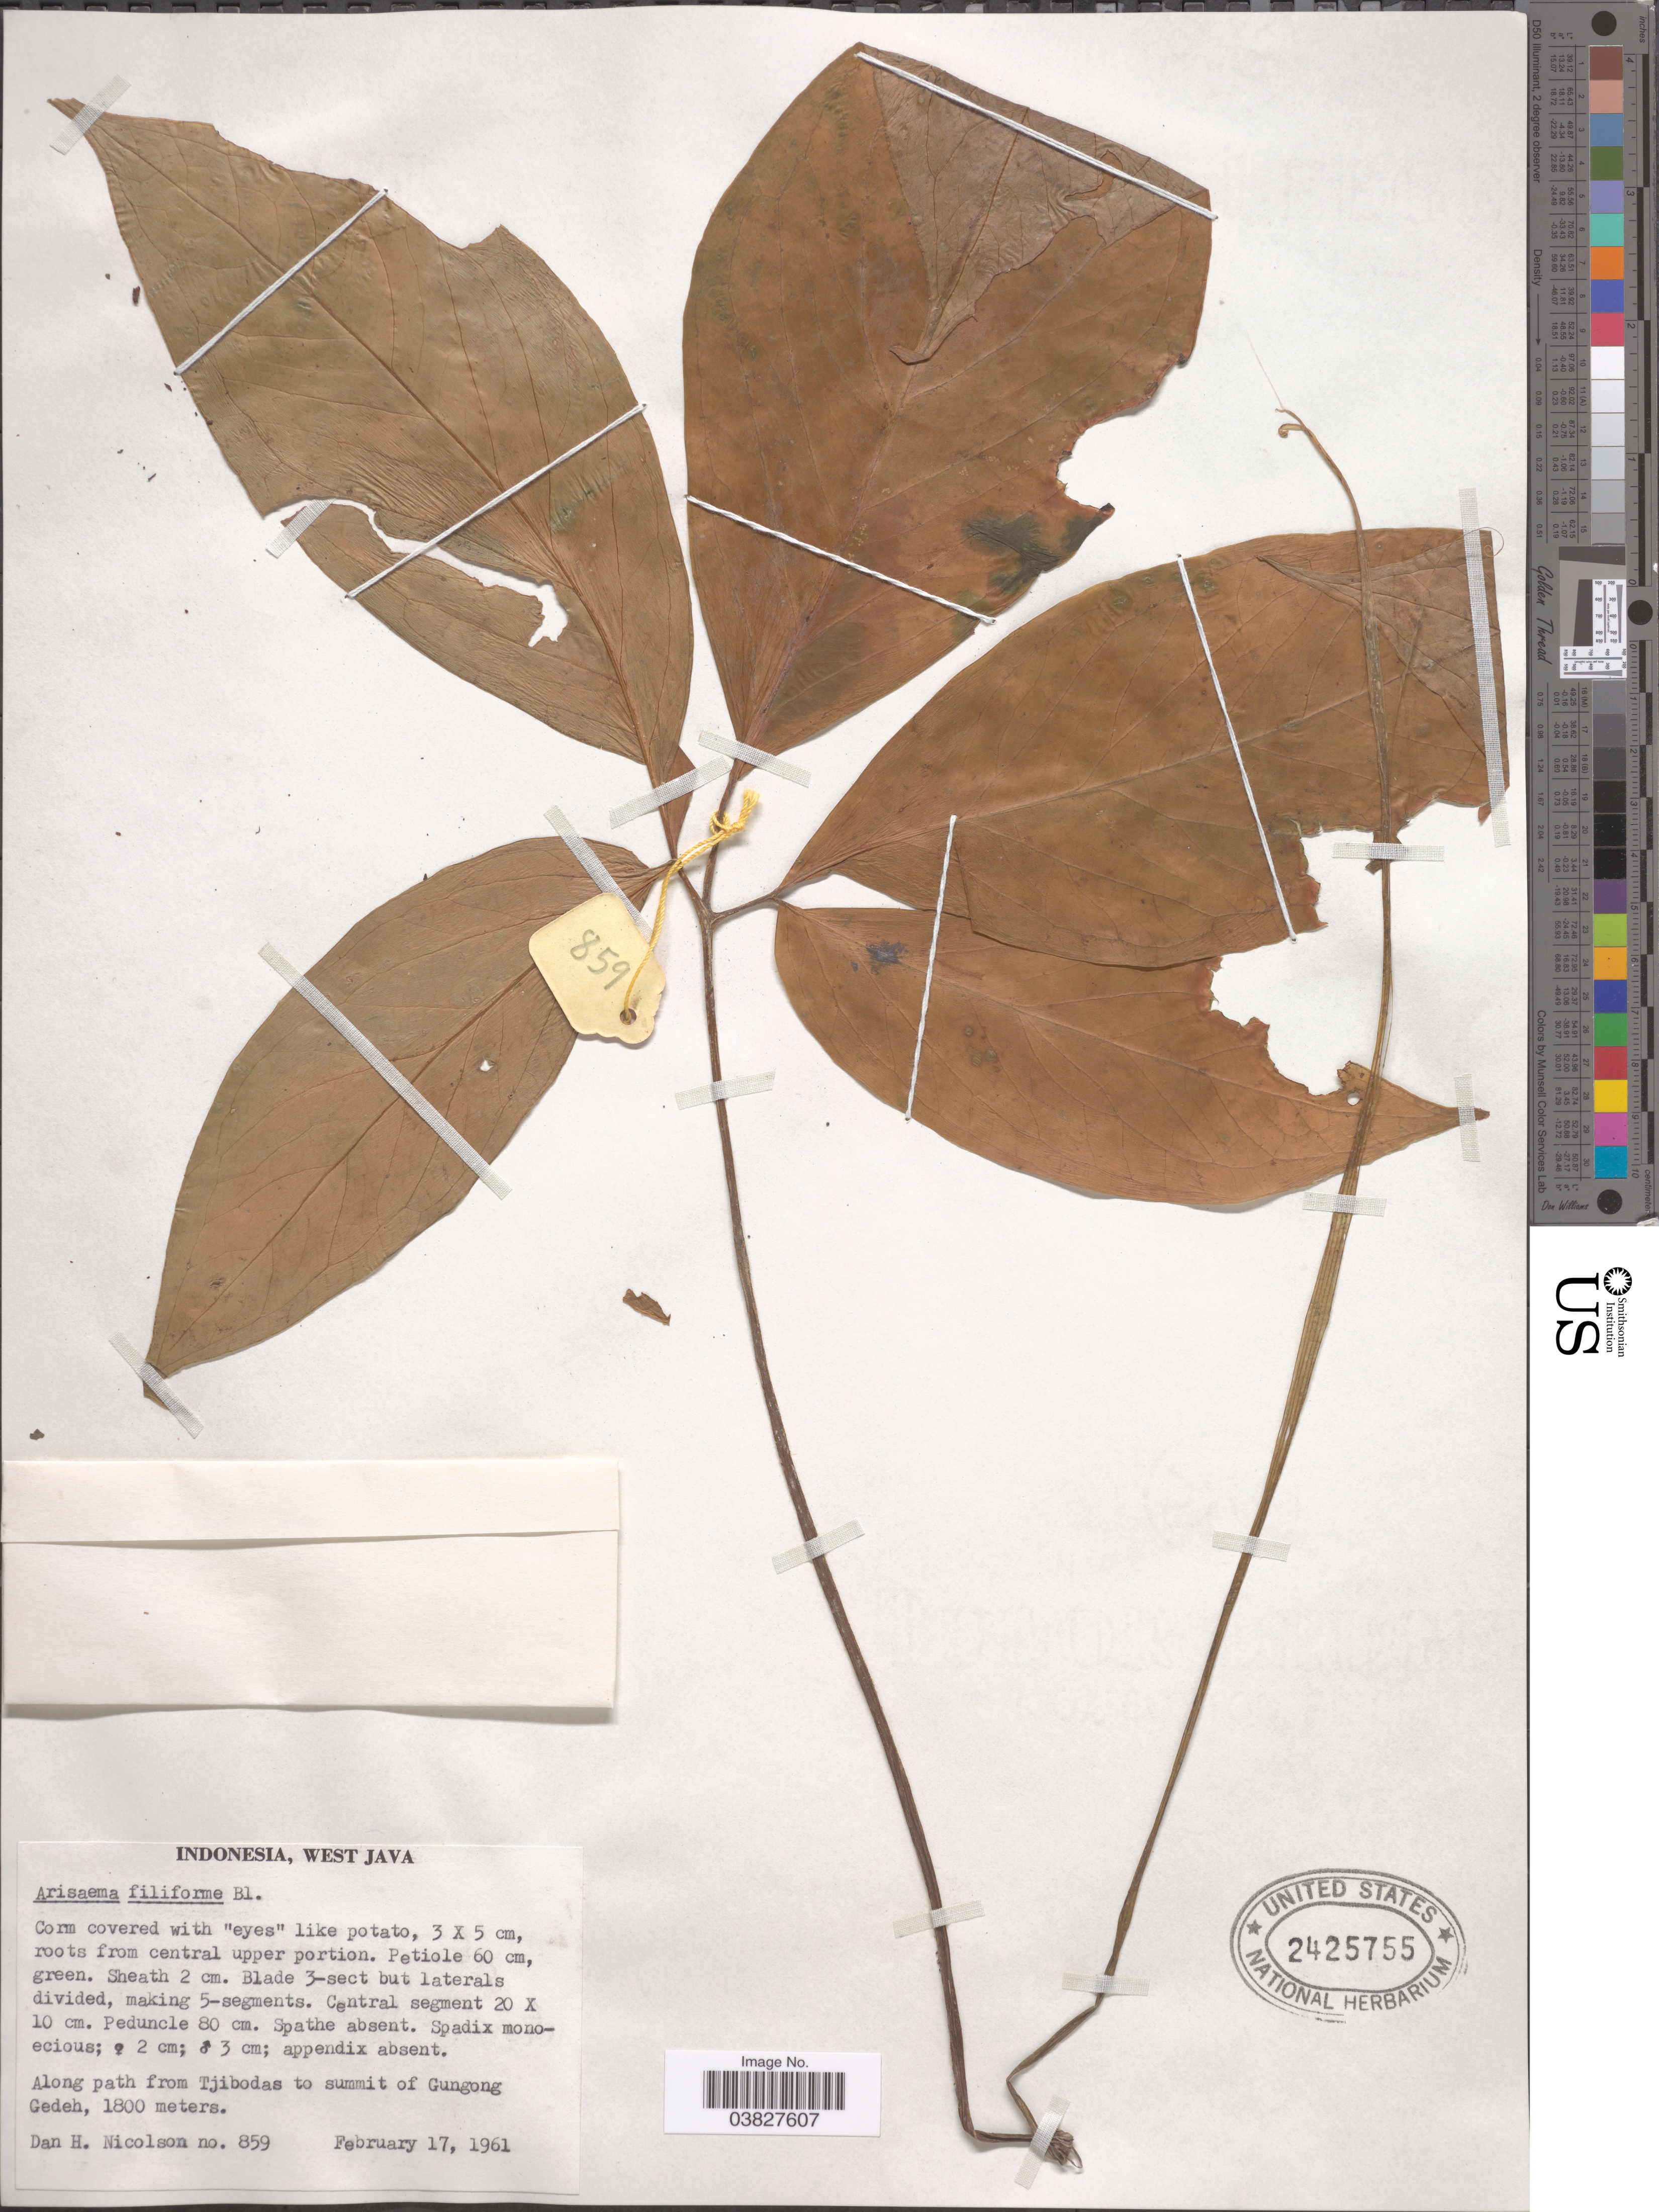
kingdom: Plantae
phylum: Tracheophyta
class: Liliopsida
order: Alismatales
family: Araceae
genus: Arisaema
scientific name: Arisaema filiforme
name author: (Reinw.) Blume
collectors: D. H. Nicolson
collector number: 859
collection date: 1961-02-17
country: Indonesia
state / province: Java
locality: West Java. Along path from Tjibodas to summit of Gungong Gedeh.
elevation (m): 1800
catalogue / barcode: US 2425755